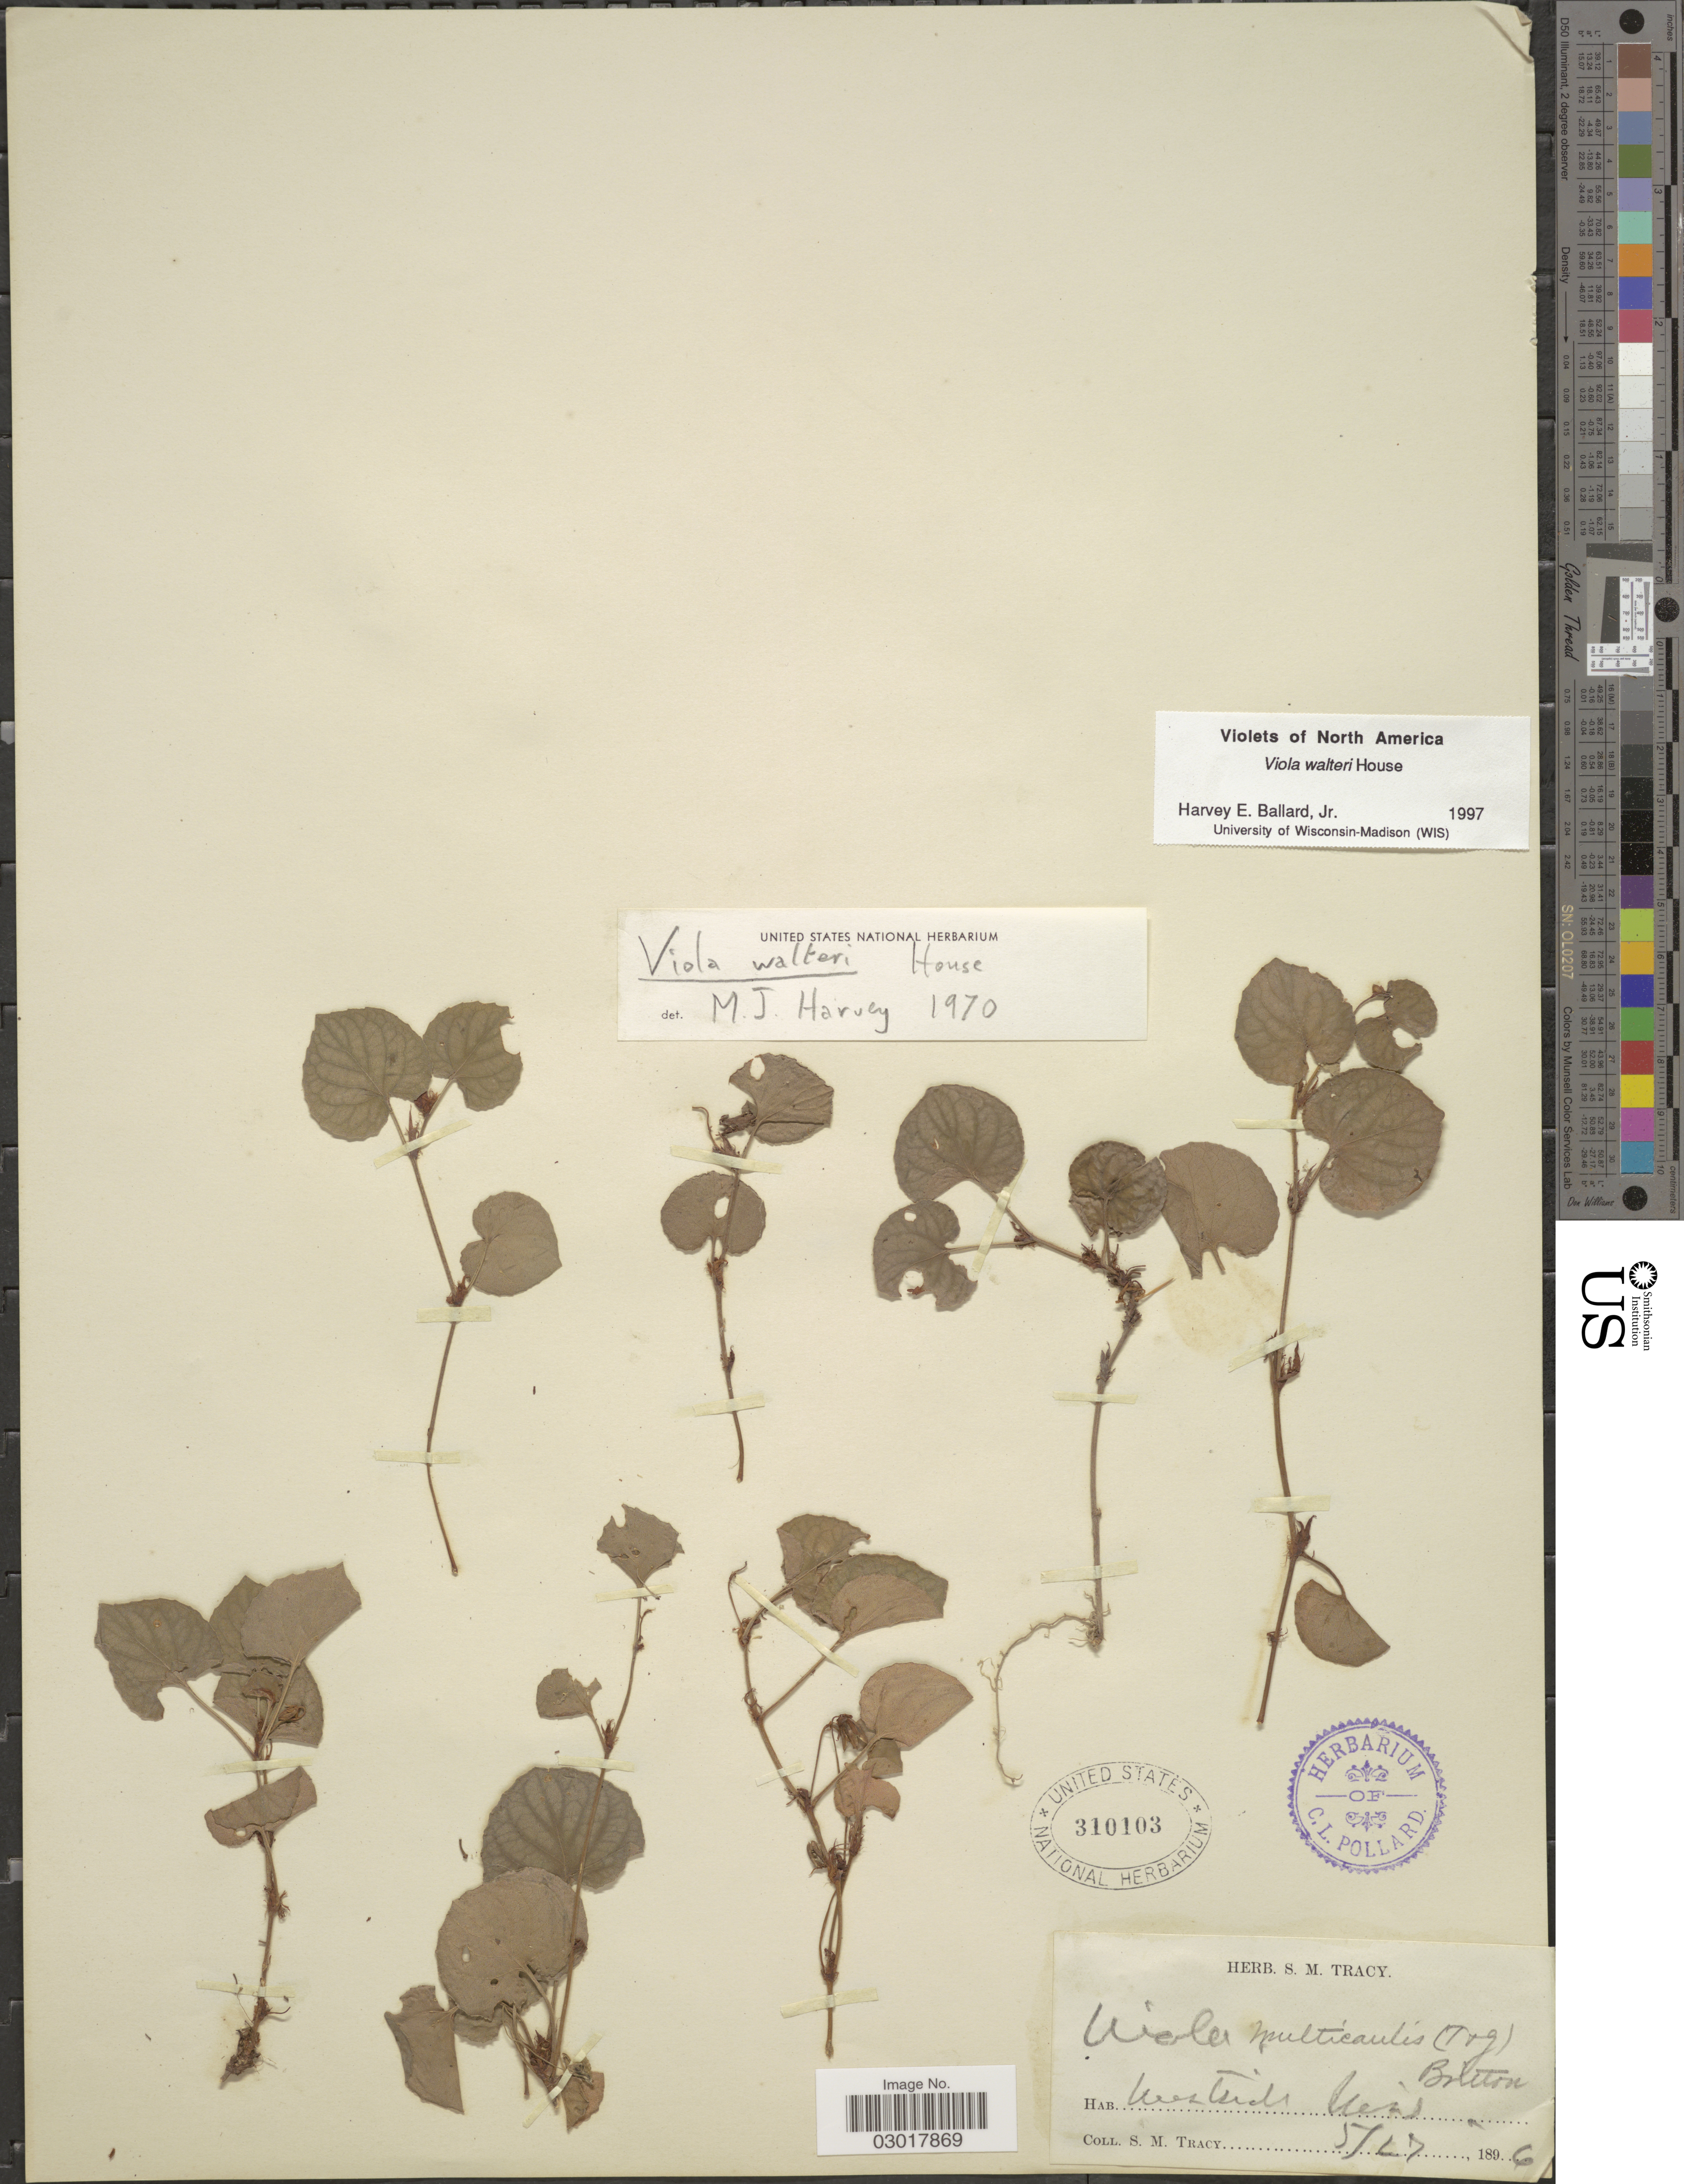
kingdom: Plantae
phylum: Tracheophyta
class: Magnoliopsida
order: Malpighiales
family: Violaceae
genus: Viola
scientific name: Viola walteri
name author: House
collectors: S. M. Tracy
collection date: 1896-05-27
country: United States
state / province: Mississippi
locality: Westside Miss.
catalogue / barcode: US 310103